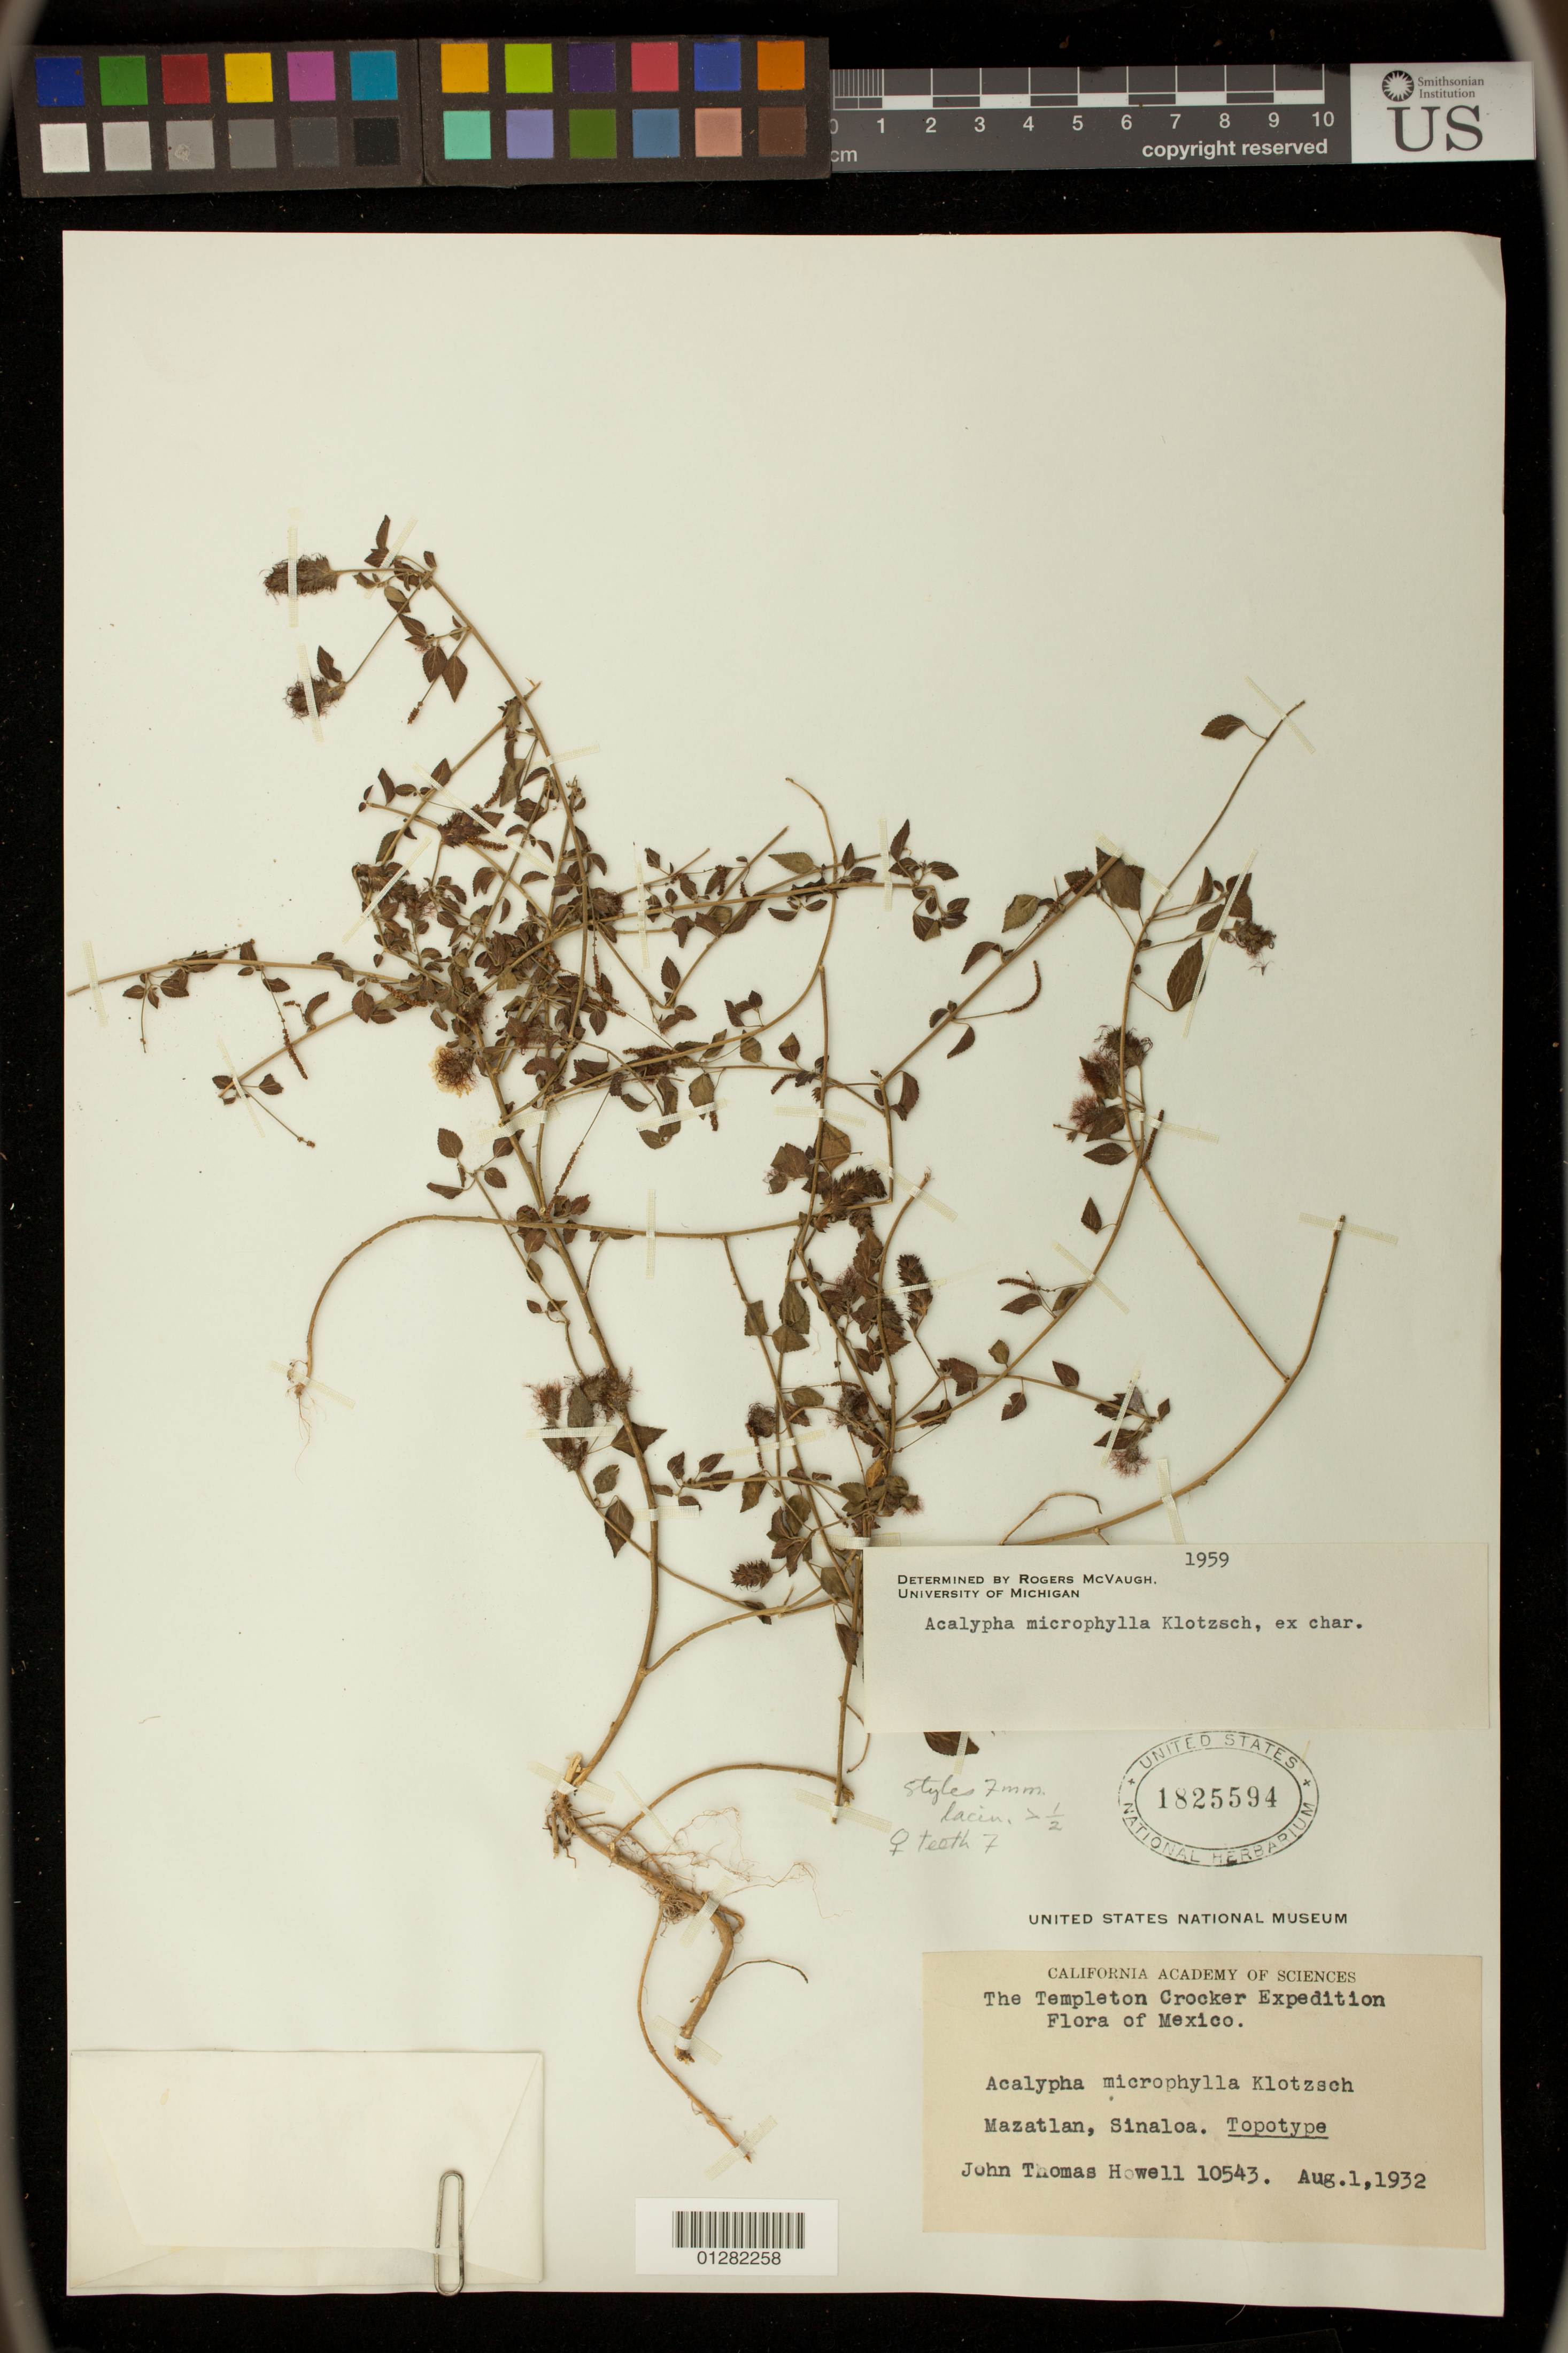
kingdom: Plantae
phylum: Tracheophyta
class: Magnoliopsida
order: Malpighiales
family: Euphorbiaceae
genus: Acalypha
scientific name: Acalypha microphylla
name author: Klotzsch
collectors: C. Feddema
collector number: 10543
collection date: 1932-08-01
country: Mexico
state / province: Sinaloa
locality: Mazatlan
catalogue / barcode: US 1825594